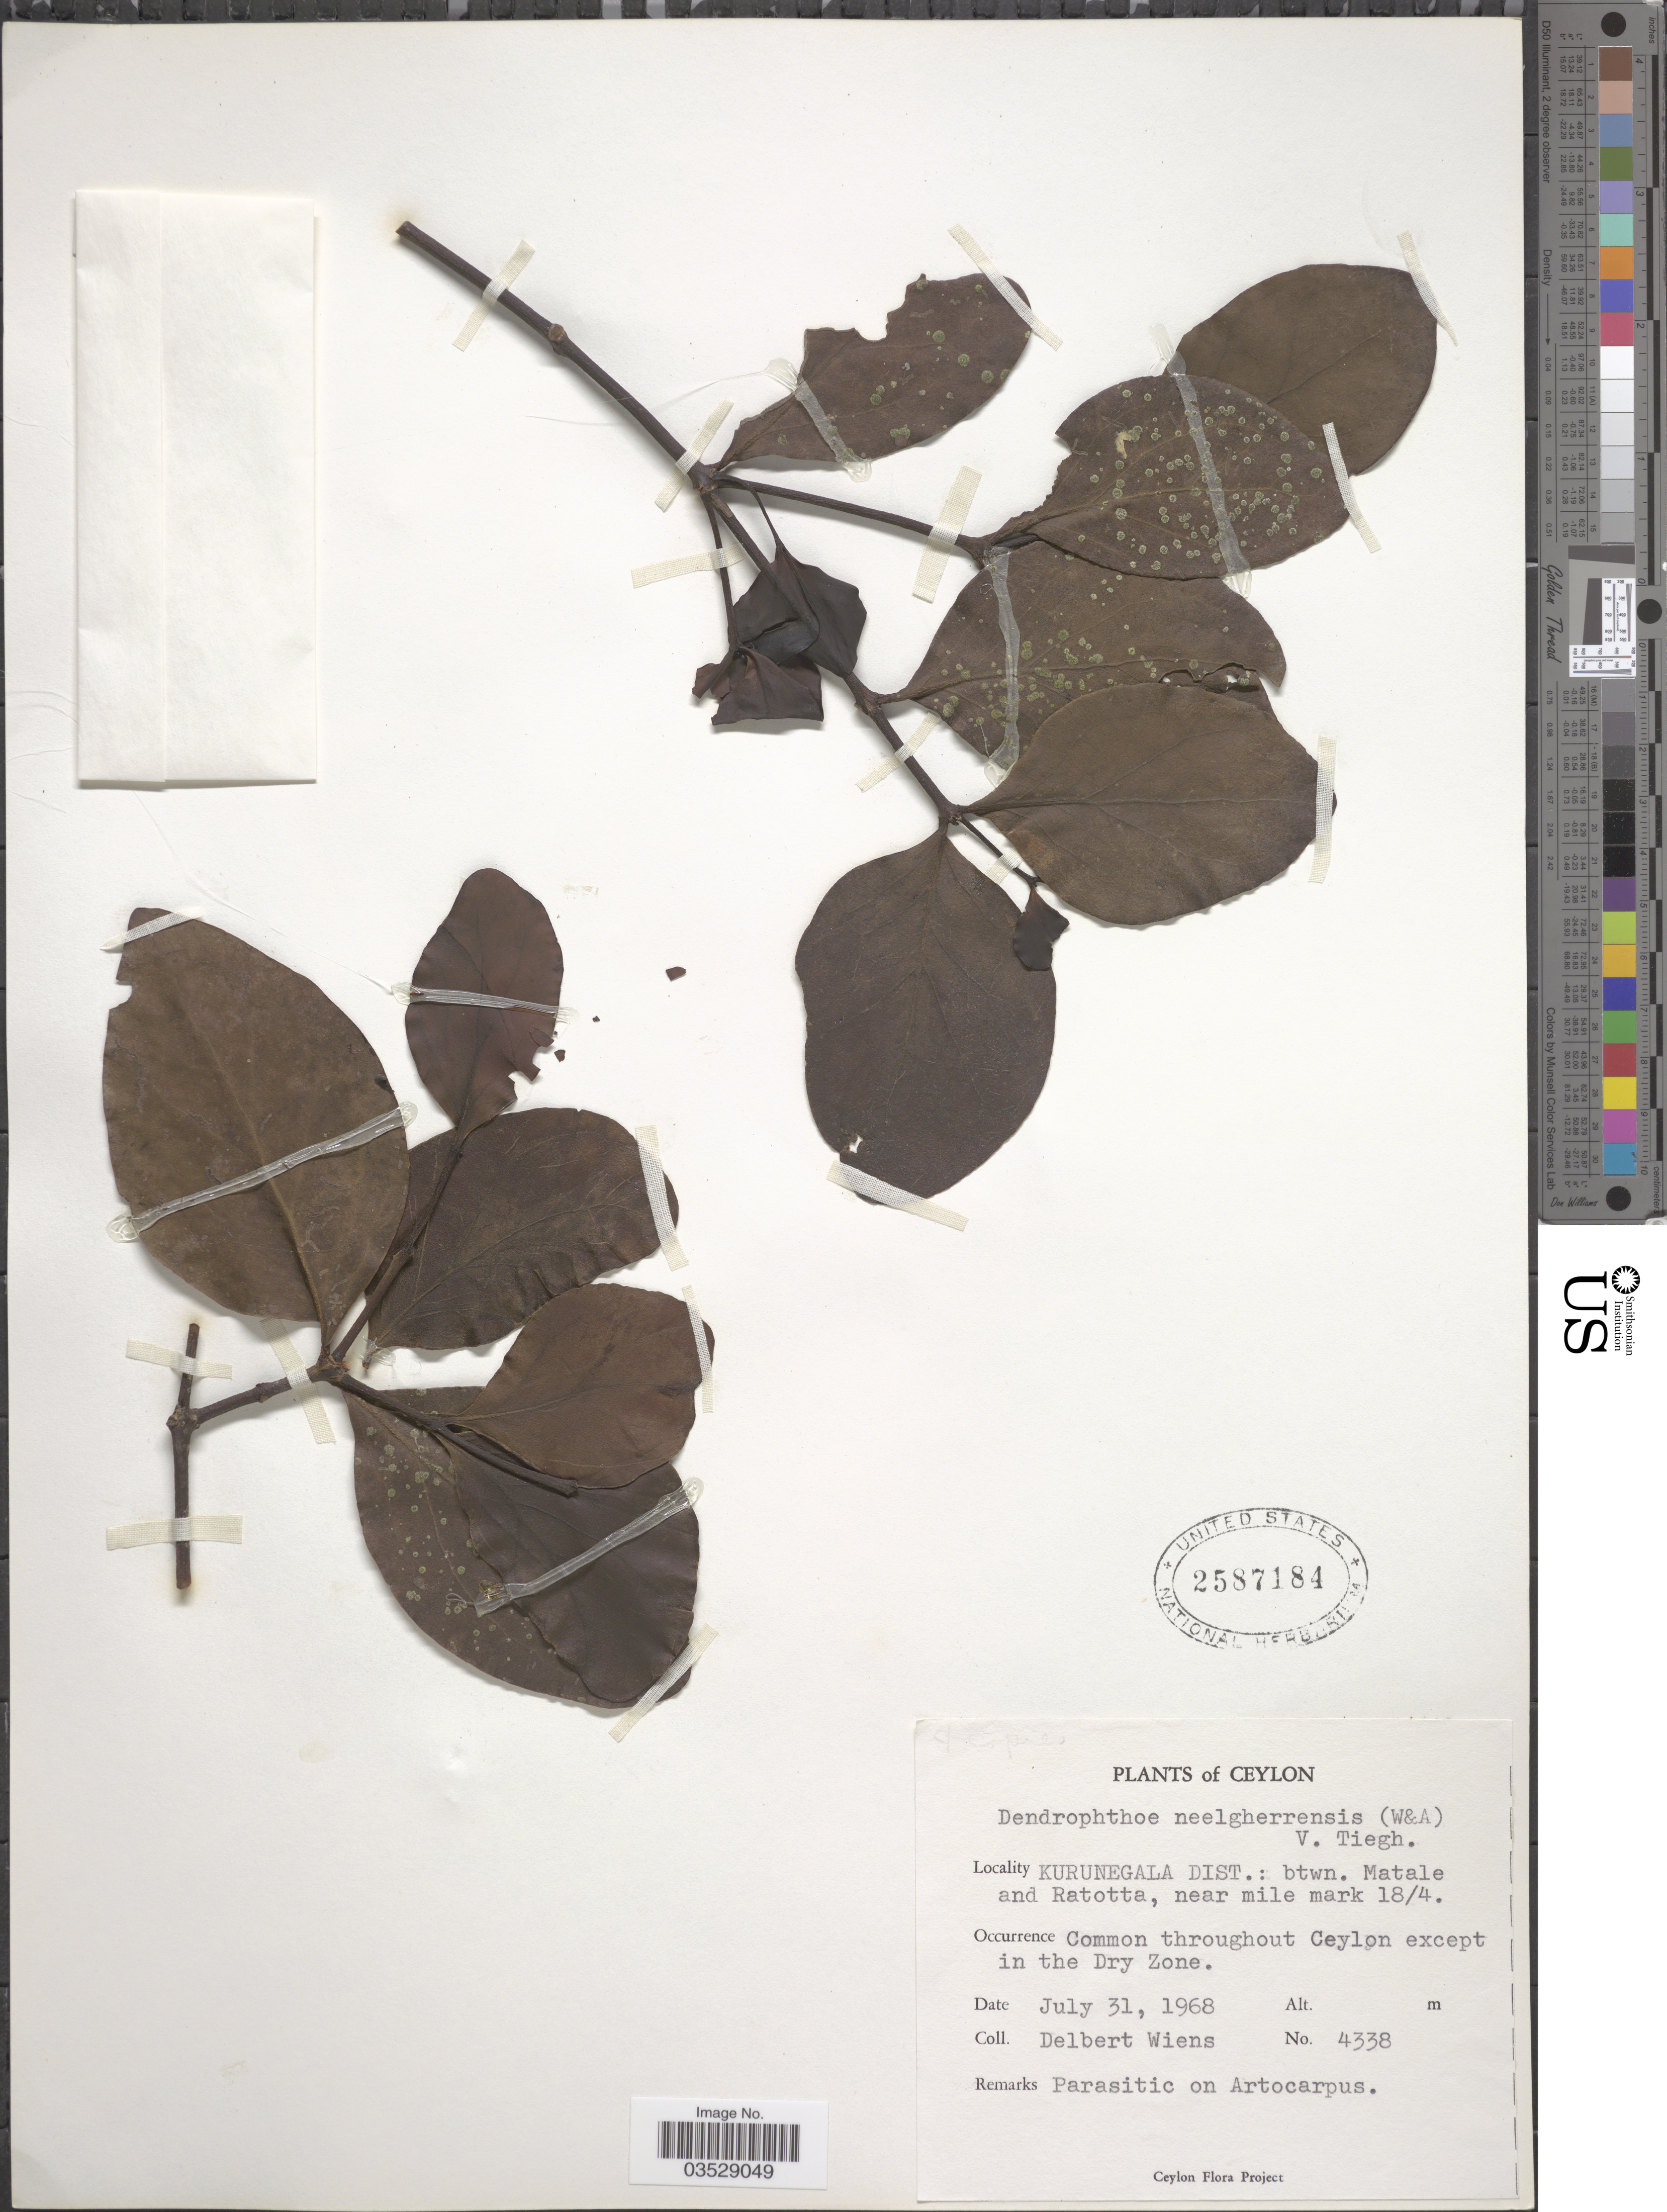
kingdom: Plantae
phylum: Tracheophyta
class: Magnoliopsida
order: Santalales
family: Loranthaceae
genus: Dendrophthoe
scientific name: Dendrophthoe trigona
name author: (Wight & Arn.) Danser ex Santapau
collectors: D. Wiens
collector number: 4338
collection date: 1968-07-31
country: Sri Lanka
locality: Ceylon. Kurunegala Dist.: btwn. Matale and Ratotta, near mile mark 18/4. Throughout Ceylon.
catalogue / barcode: US 2587184